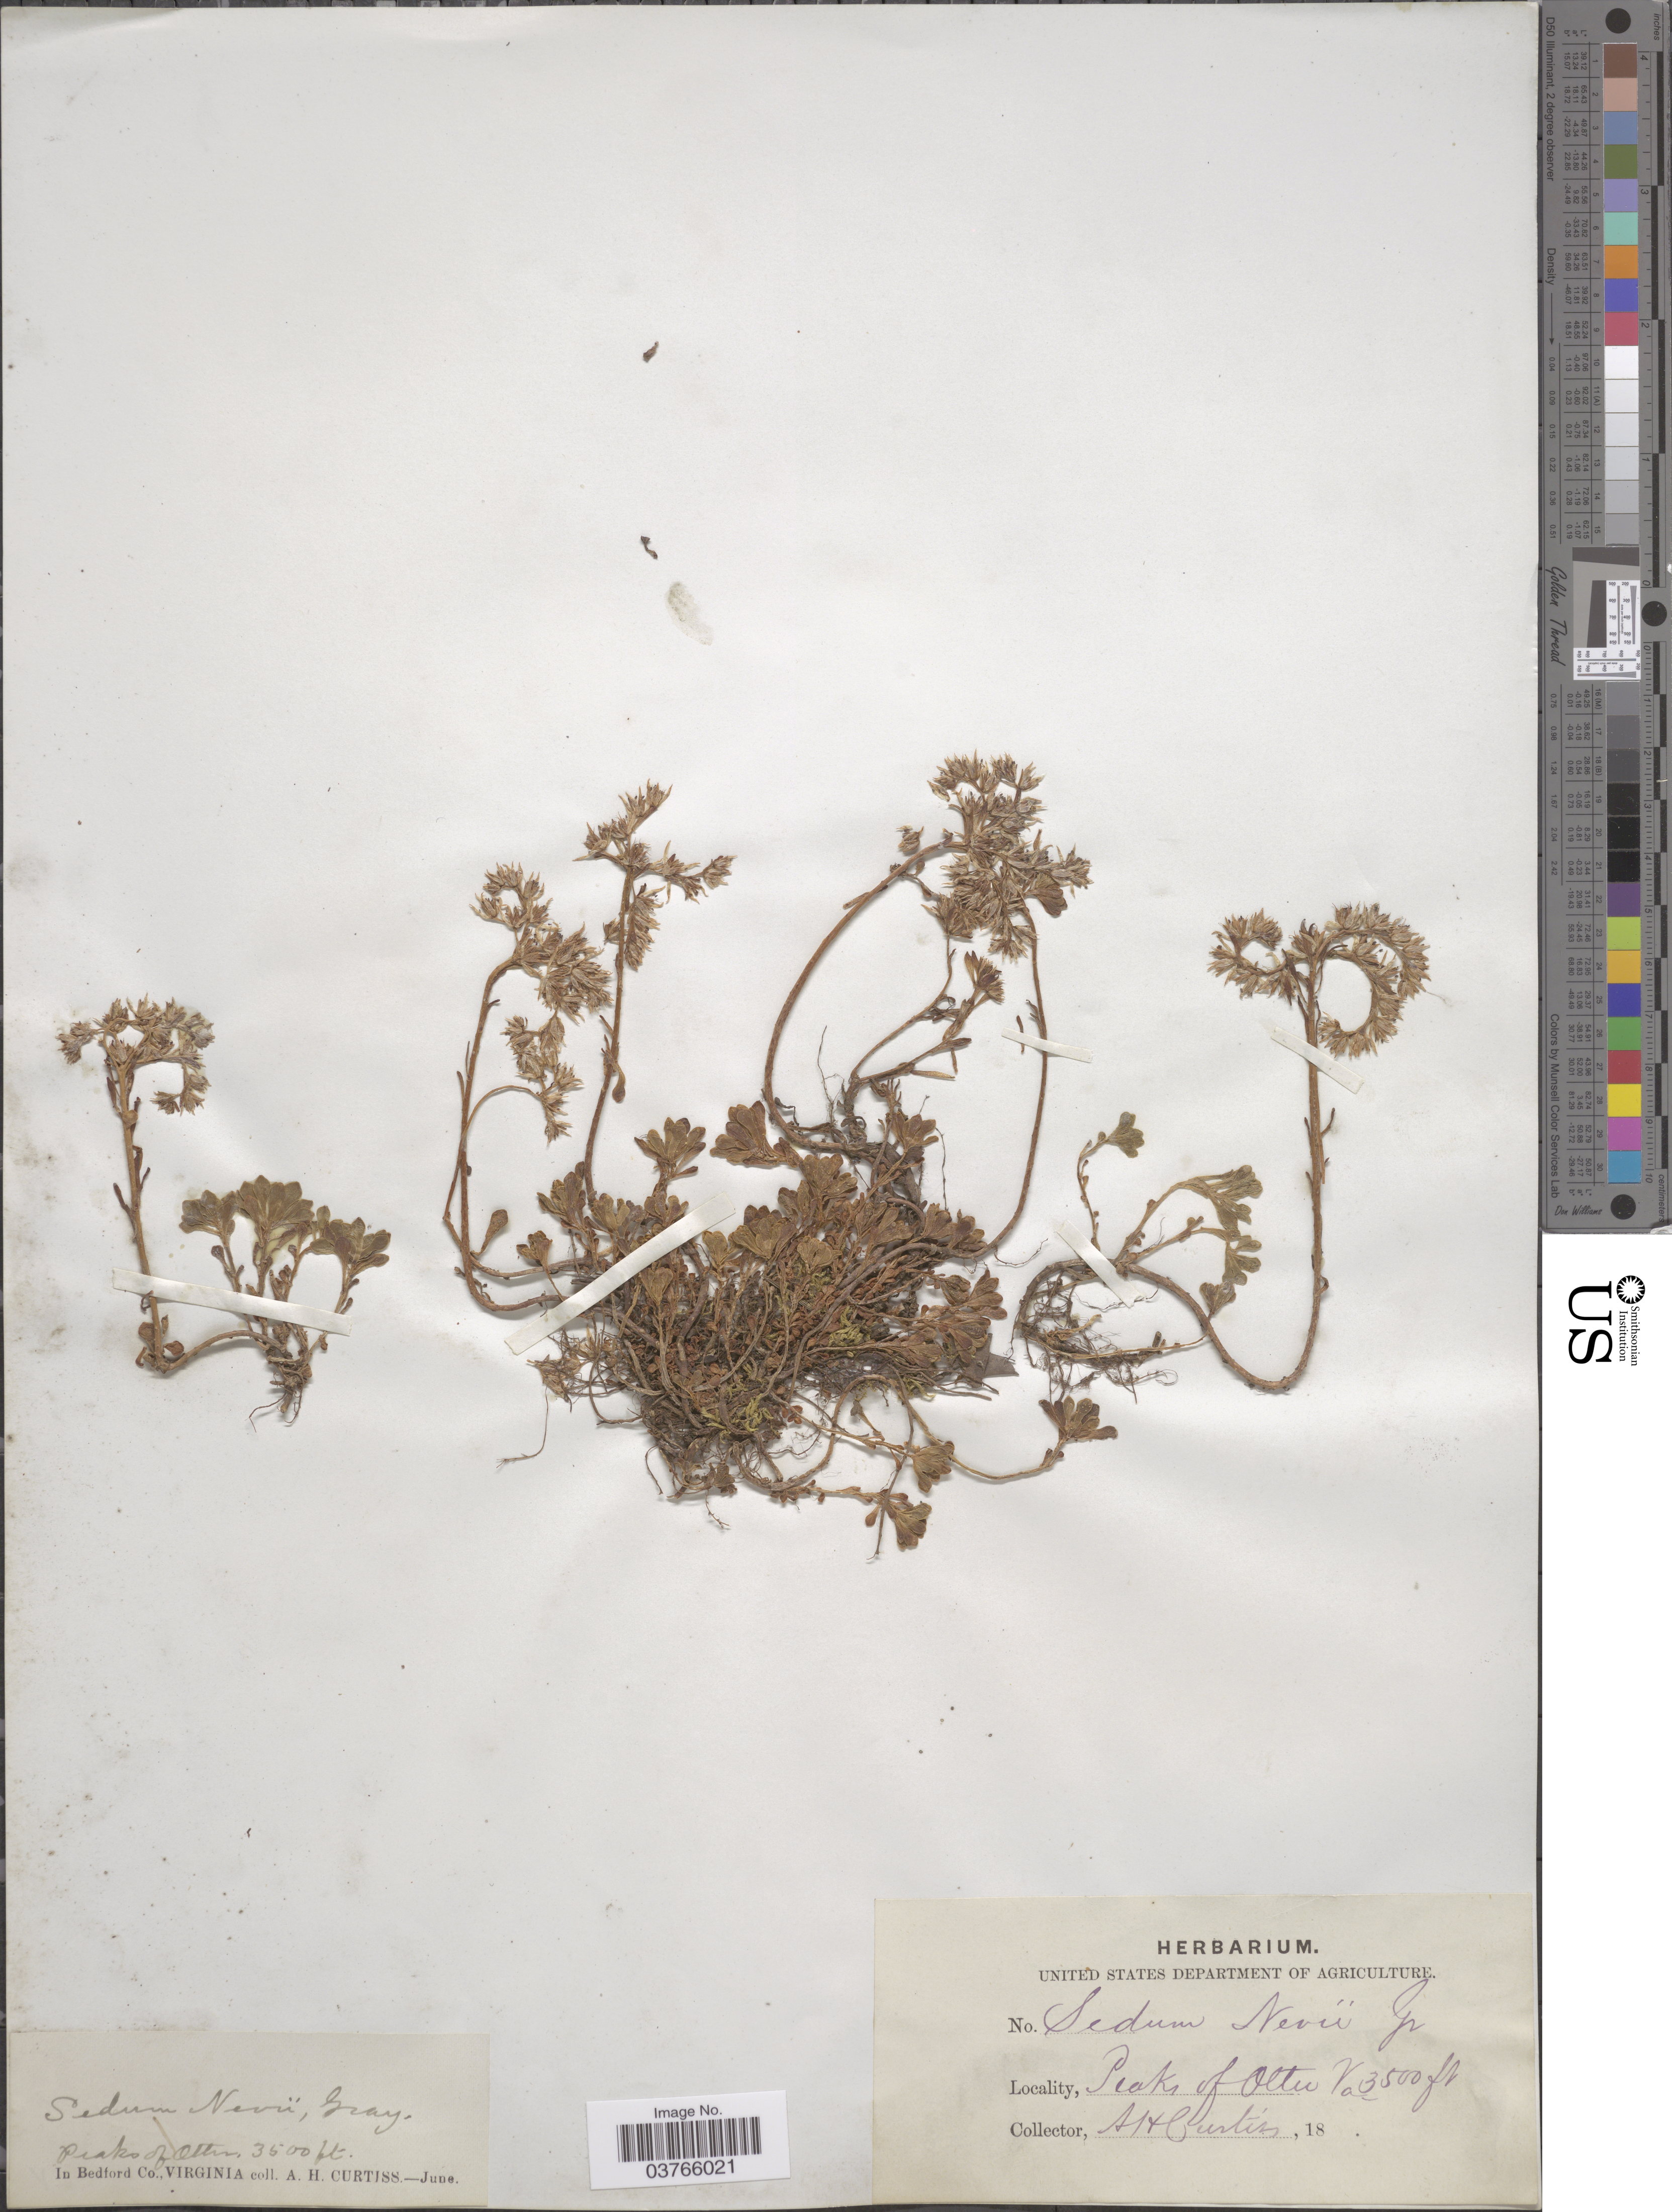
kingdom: Plantae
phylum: Tracheophyta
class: Magnoliopsida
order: Saxifragales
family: Crassulaceae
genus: Sedum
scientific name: Sedum glaucophyllum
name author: R.T. Clausen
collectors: A. H. Curtiss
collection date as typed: June 18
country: United States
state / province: Virginia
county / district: Bedford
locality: Peaks of Olter. In Bedford Co.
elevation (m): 1067